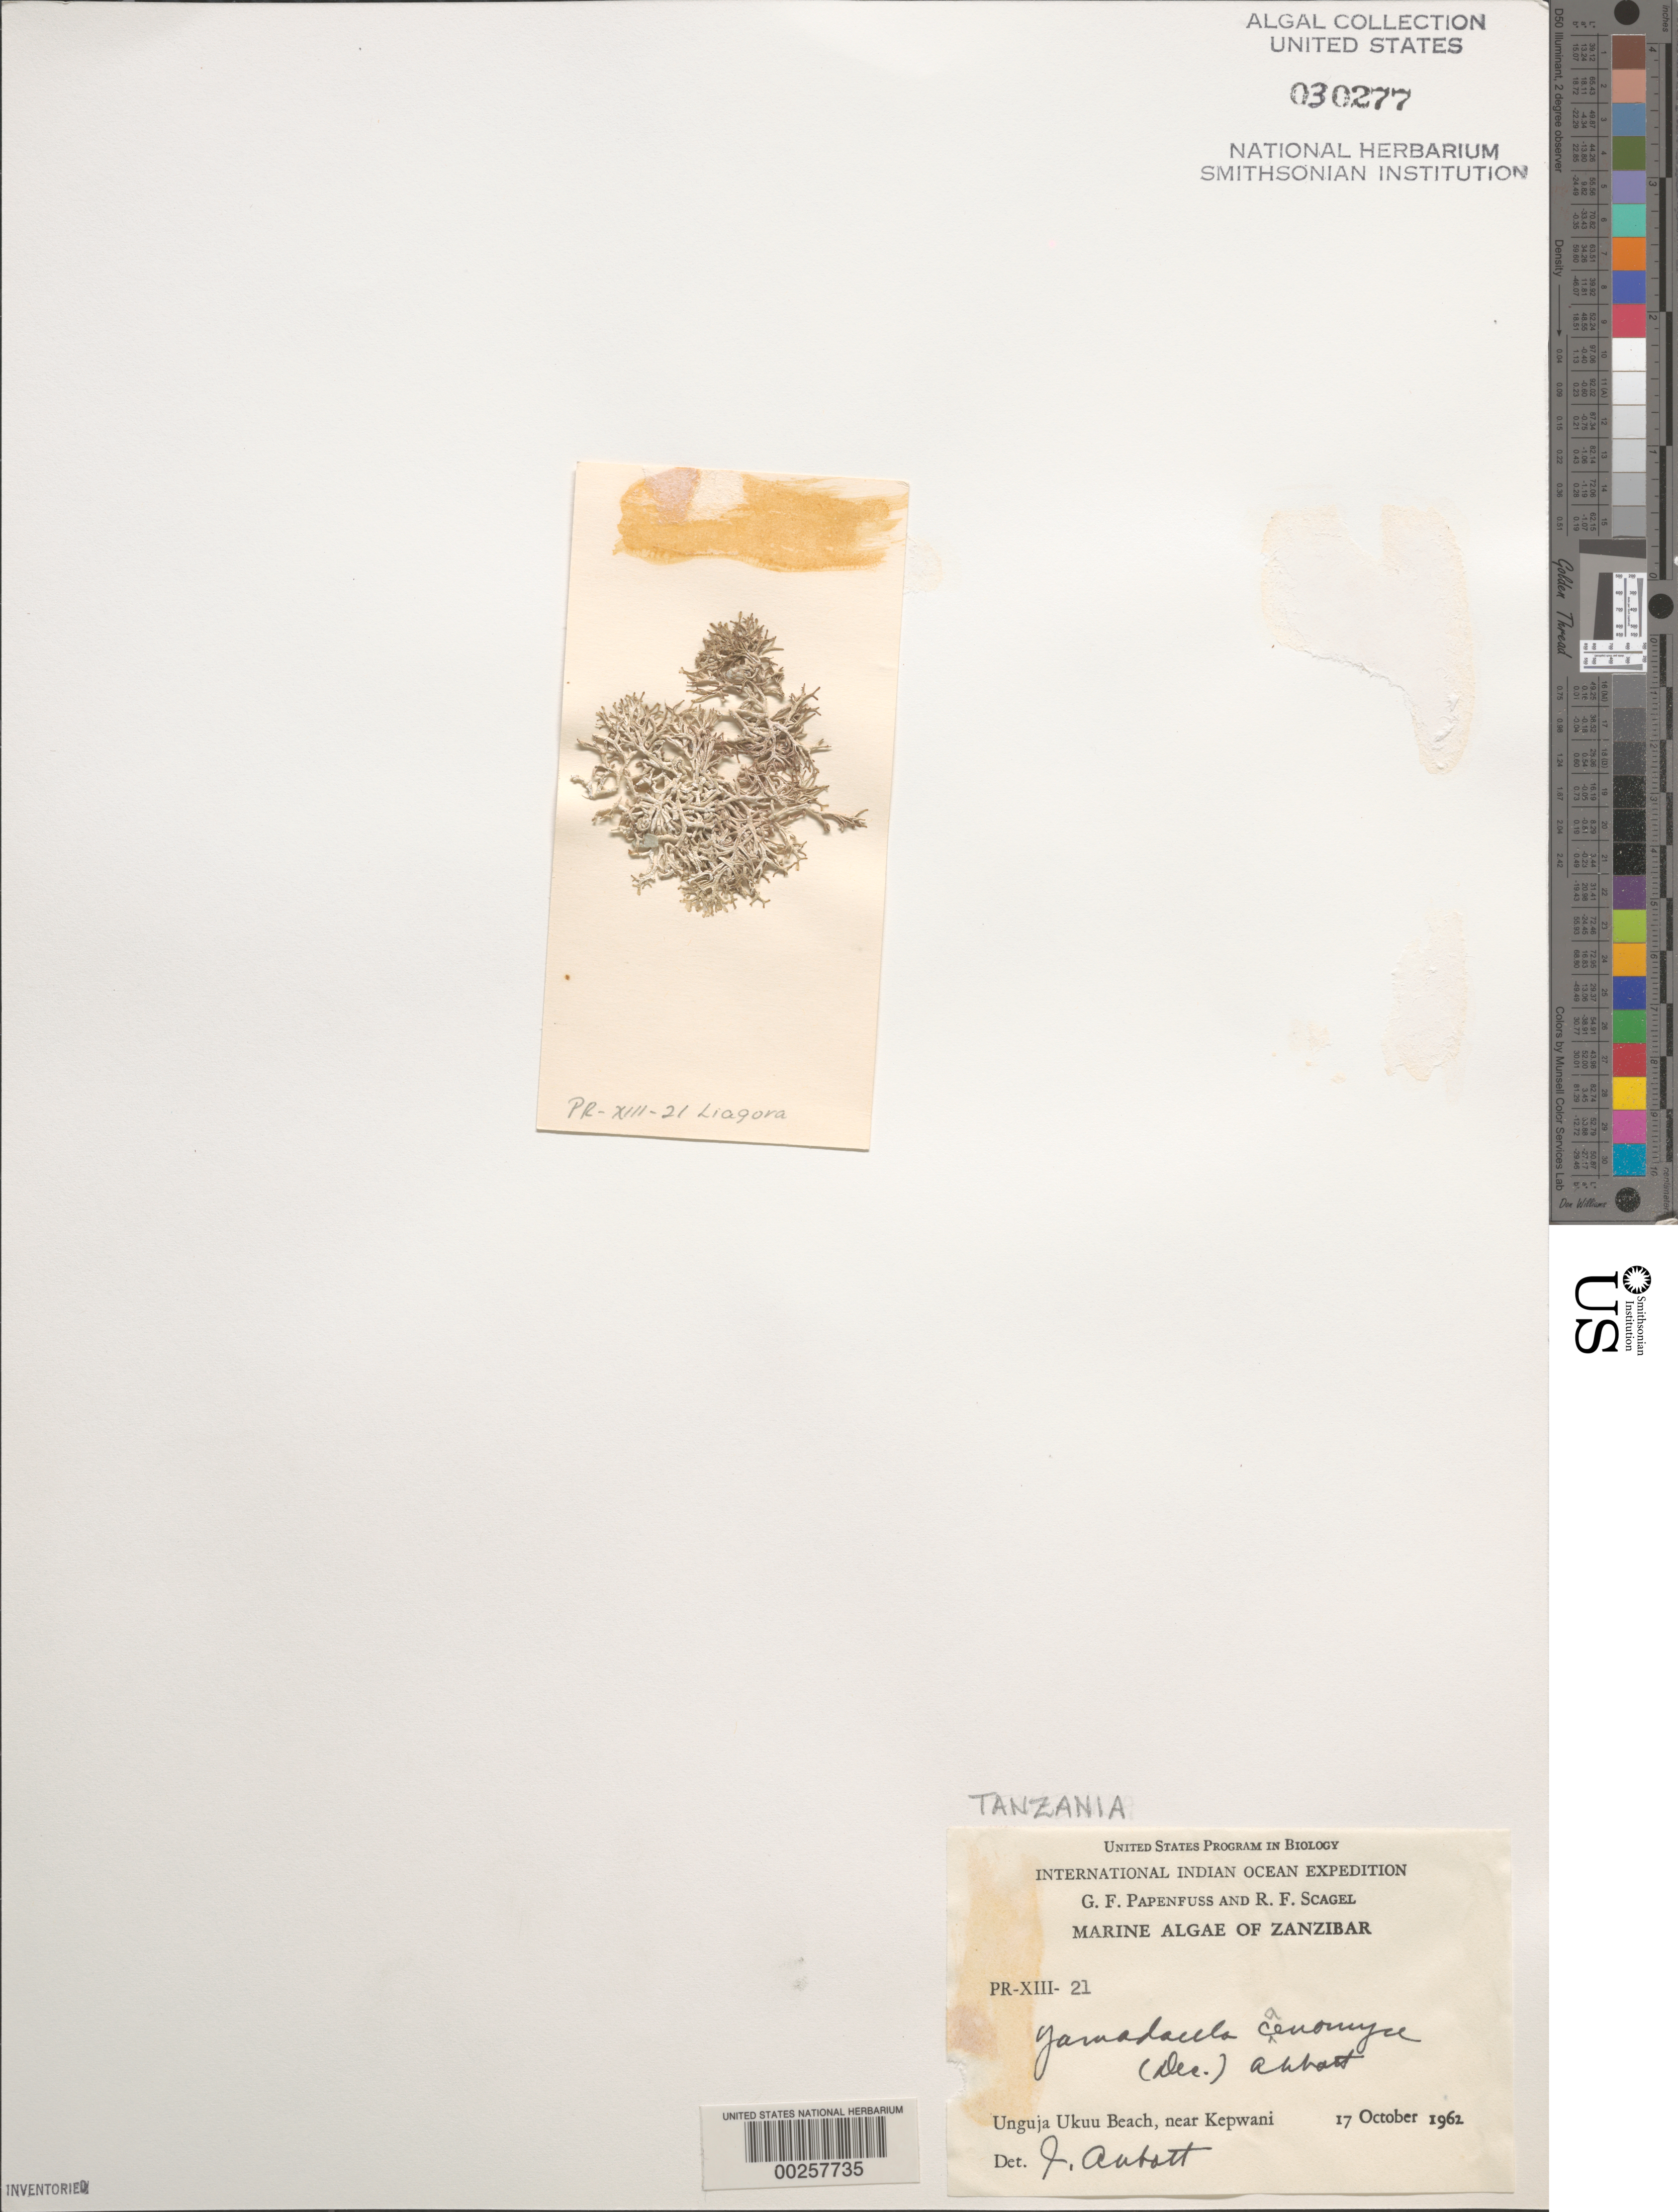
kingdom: Plantae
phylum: Rhodophyta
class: Florideophyceae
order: Nemaliales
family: Liagoraceae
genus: Yamadaella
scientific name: Yamadaella caenomyce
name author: (Decne.) I.A. Abbott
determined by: Abbott, Isabella A.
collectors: G. Papenfuss & R. F. Scagel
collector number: PR-XIII-21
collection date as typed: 17 Oct 1962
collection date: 1962-10-17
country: Tanzania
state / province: Zanzibar Urban/West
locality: Unguja Ukuu Beach, near Kepwani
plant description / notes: International Indian Ocean Expedition, 1962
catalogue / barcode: US 30277